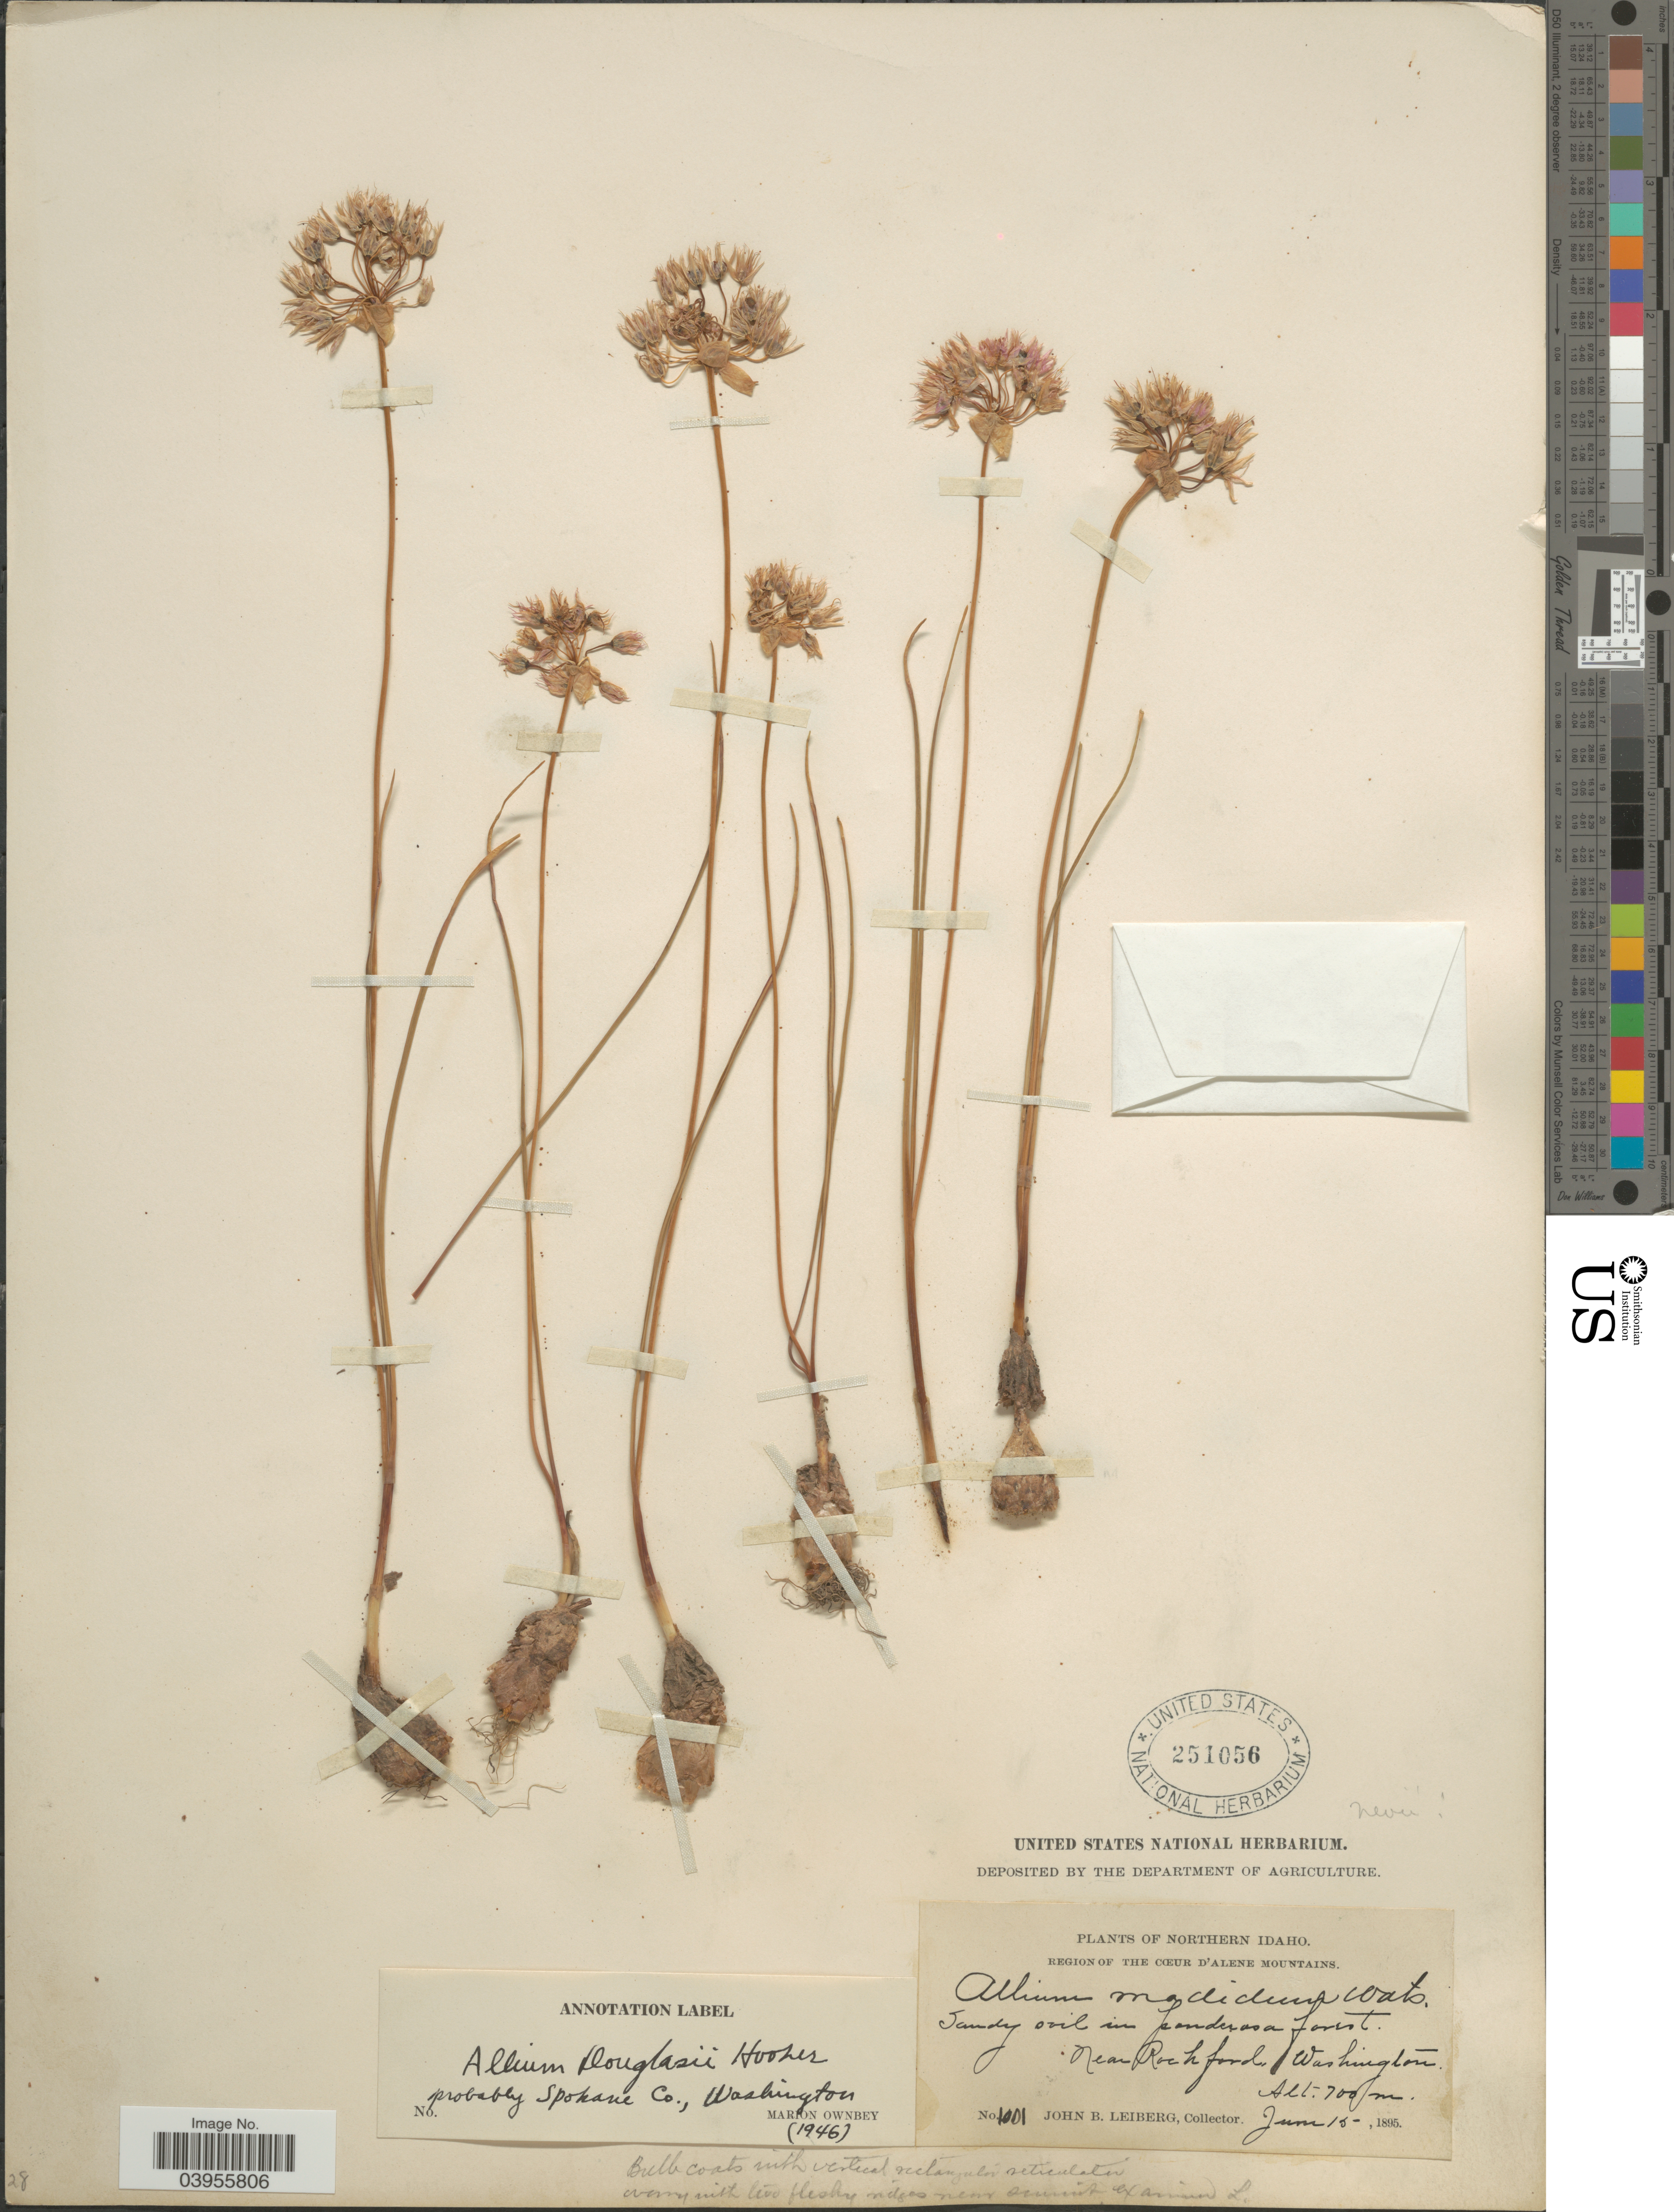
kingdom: Plantae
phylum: Tracheophyta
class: Liliopsida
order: Asparagales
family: Amaryllidaceae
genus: Allium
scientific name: Allium douglasii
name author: Hook.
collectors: J. B. Leiberg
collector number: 1001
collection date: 1895-06-15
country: United States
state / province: Washington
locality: Northern Idaho. Region of the Cœur D'Alene Mountains. Near Rockford, Washington.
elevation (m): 700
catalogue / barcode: US 251056